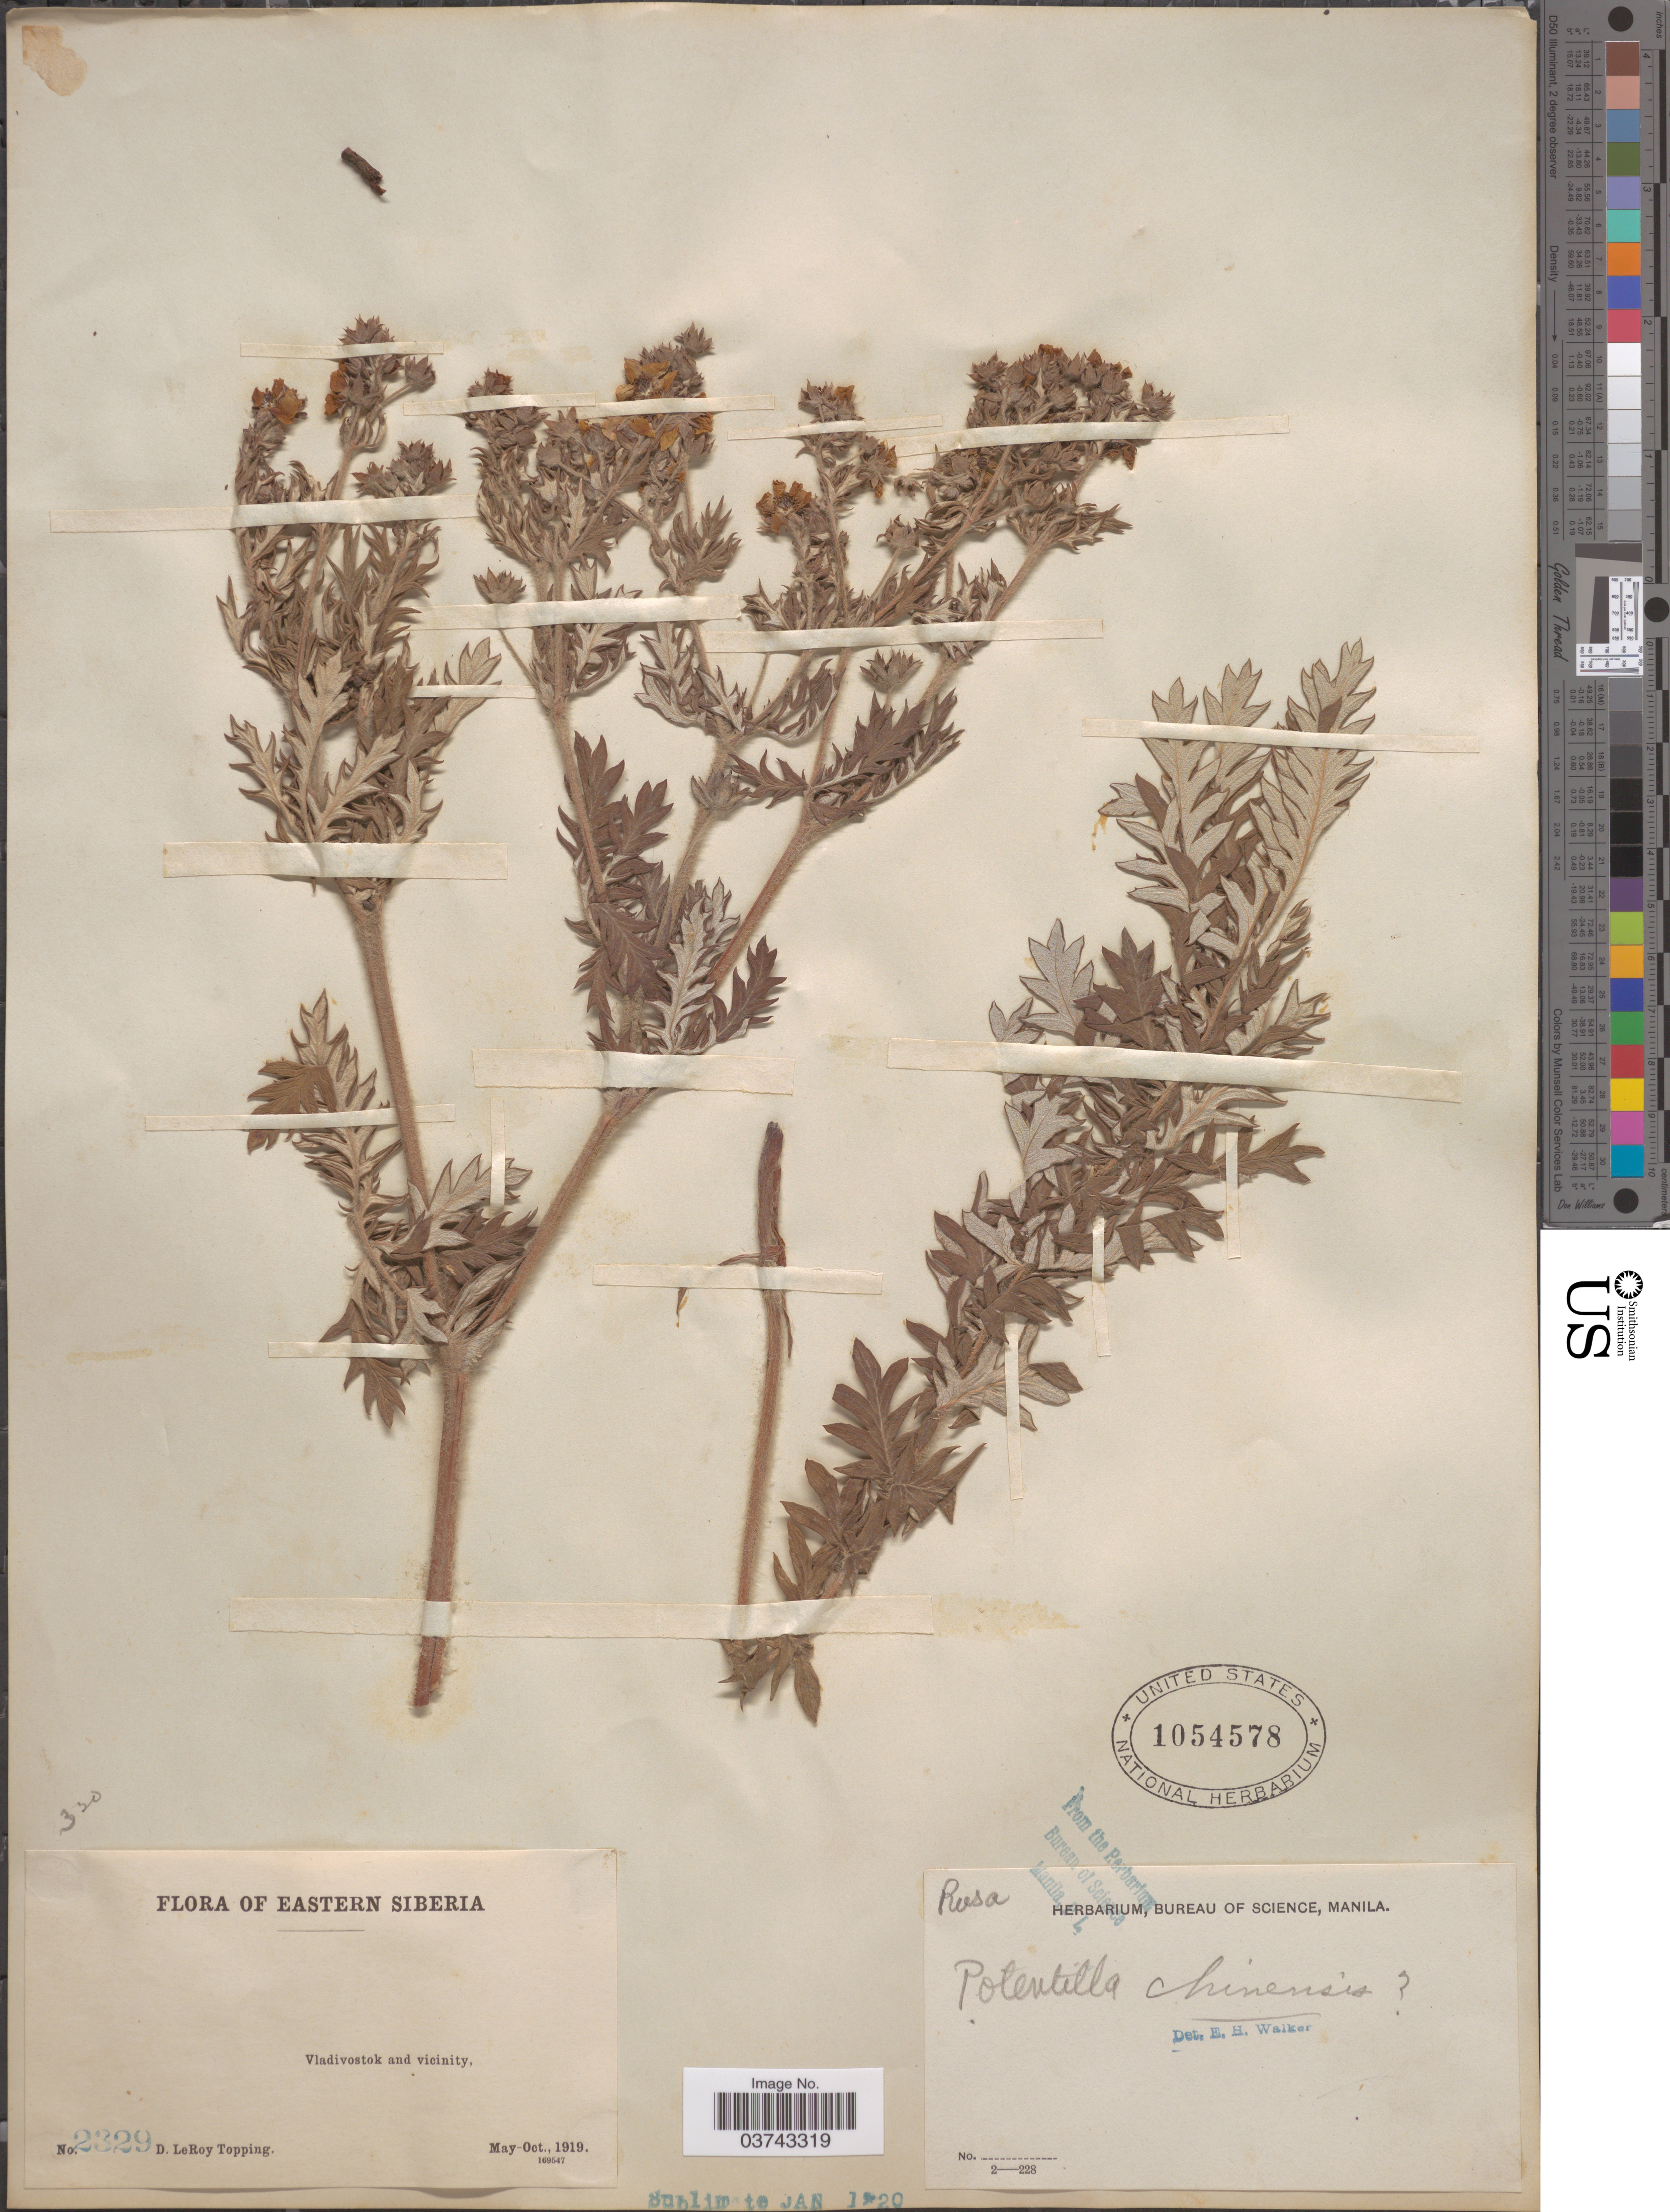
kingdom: Plantae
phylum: Tracheophyta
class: Magnoliopsida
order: Rosales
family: Rosaceae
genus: Potentilla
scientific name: Potentilla chinensis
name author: Ser.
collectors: D. L. Topping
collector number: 2329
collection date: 1919-05/1919-10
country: Russian Federation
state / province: Primorsky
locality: Eastern Siberia. Vladivostok and vicinity.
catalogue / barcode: US 1054578